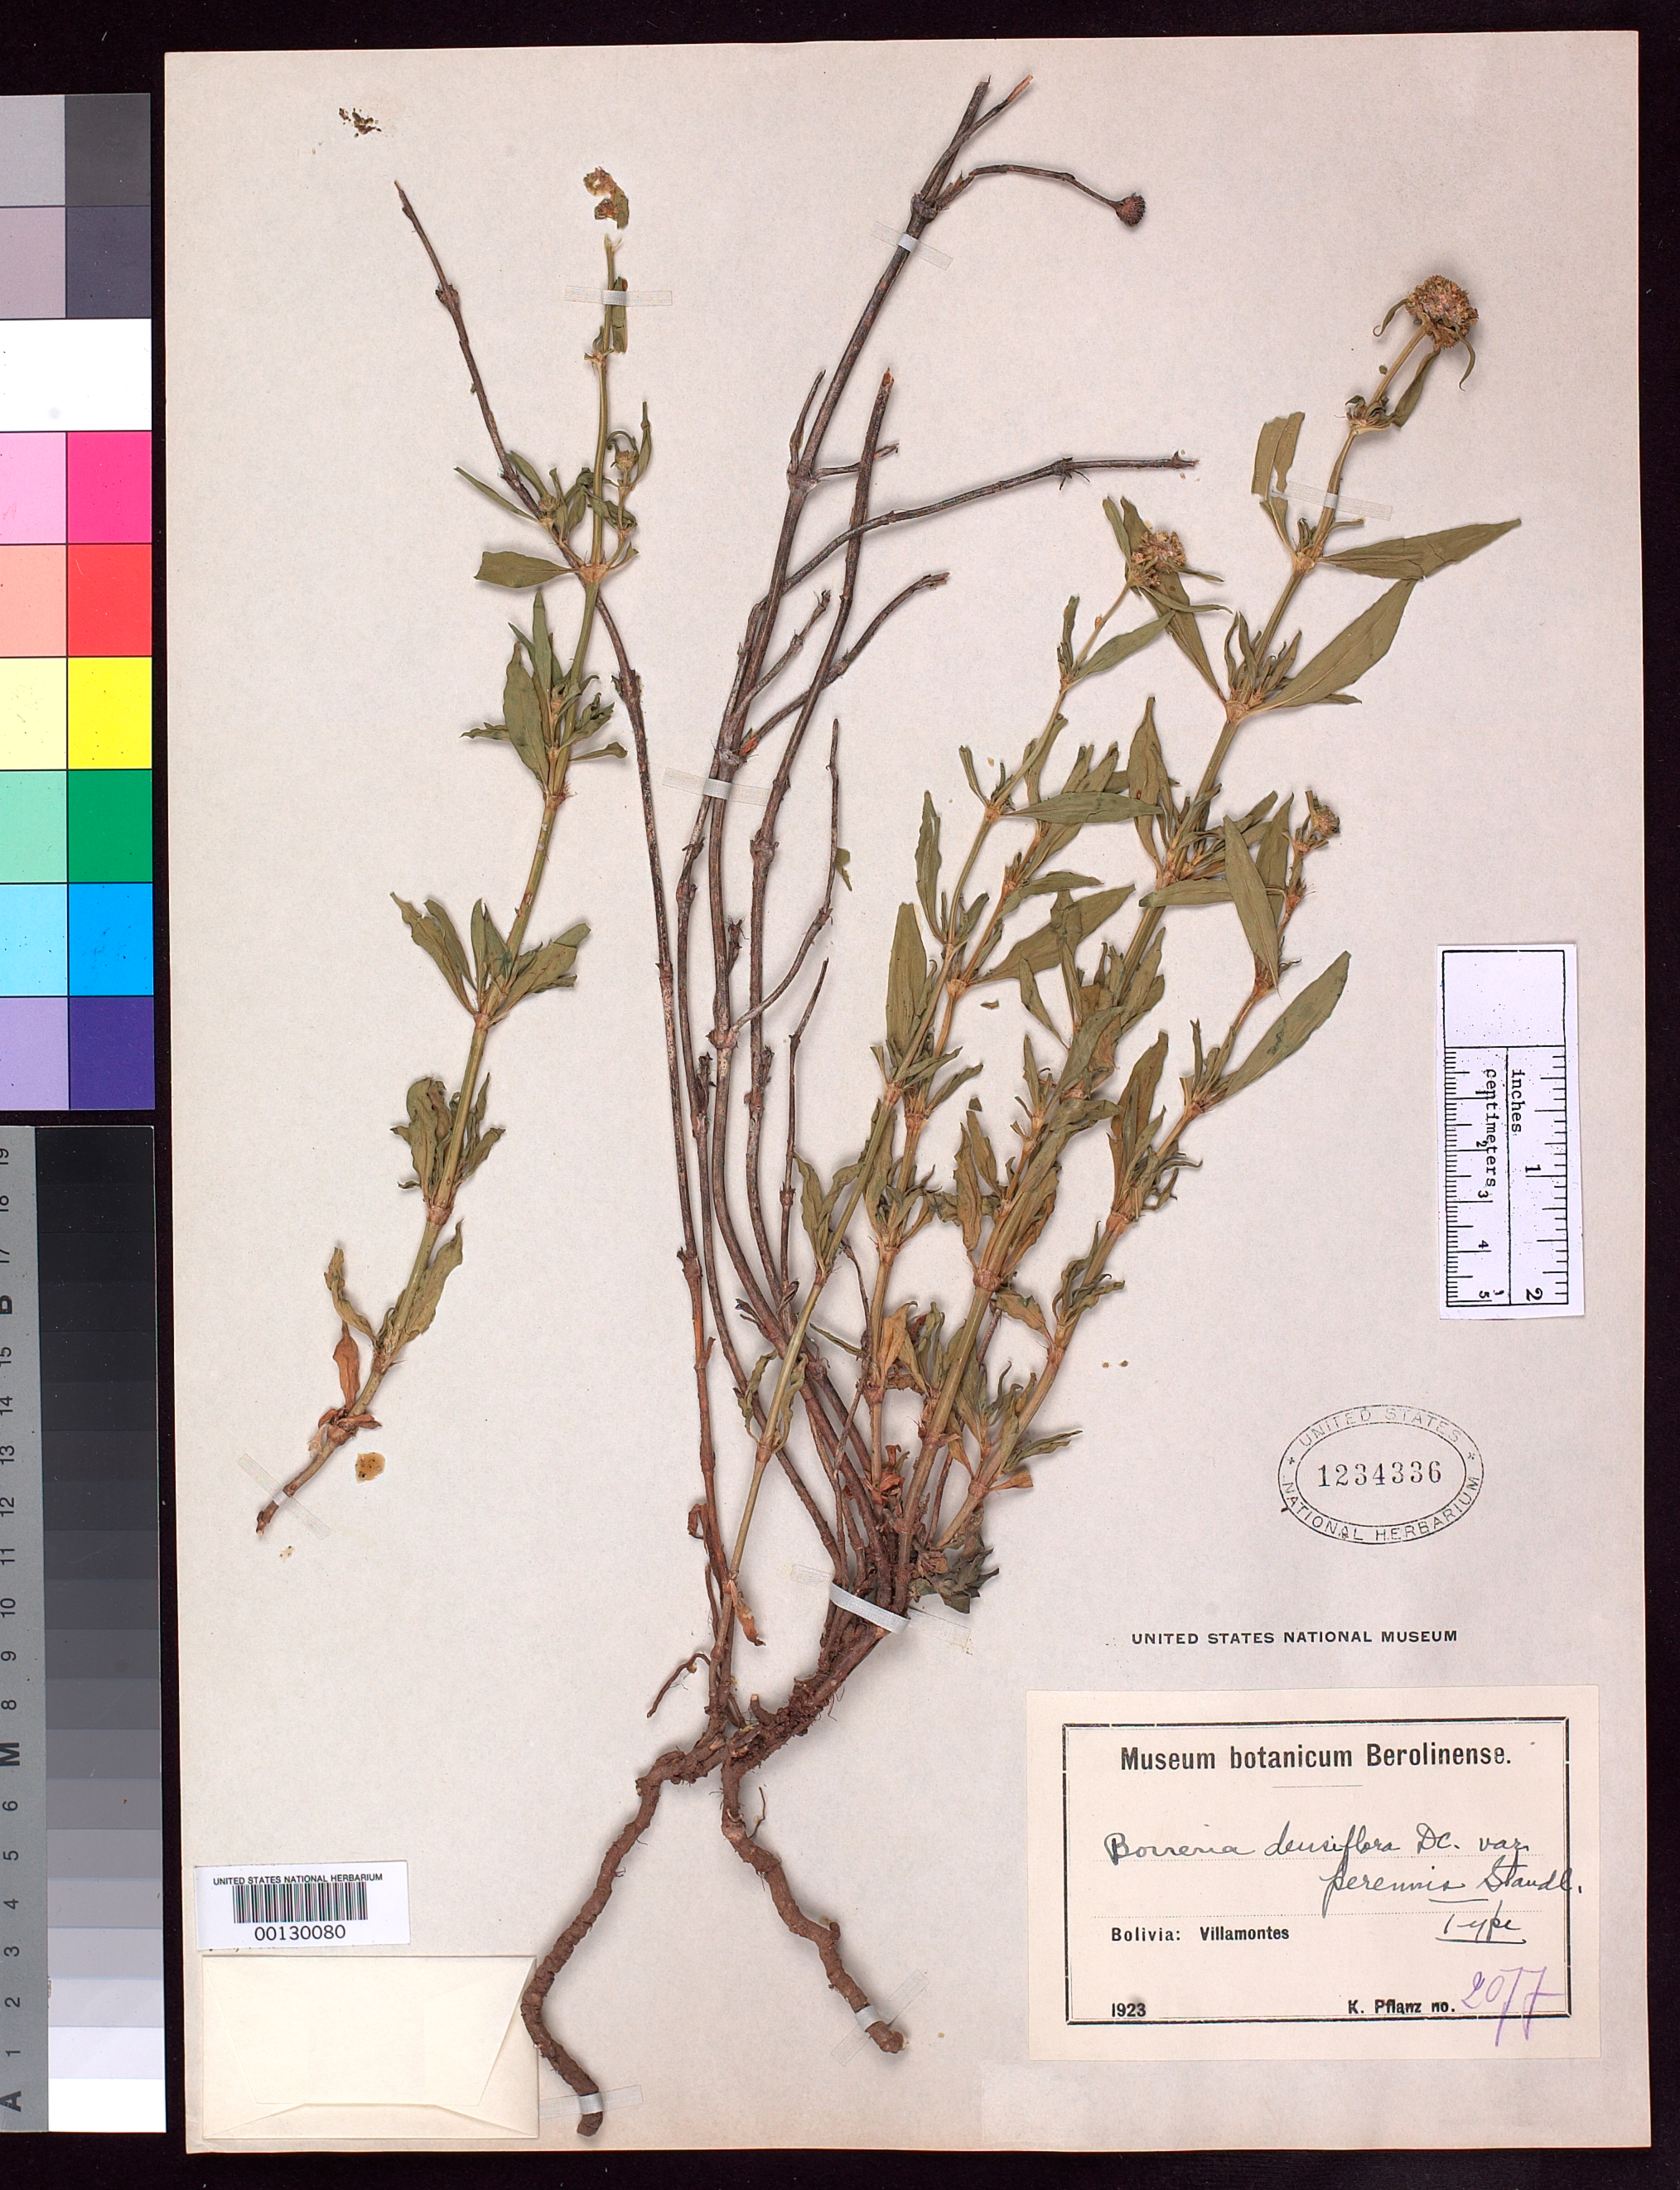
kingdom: Plantae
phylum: Tracheophyta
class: Magnoliopsida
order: Gentianales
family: Rubiaceae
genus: Borreria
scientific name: Borreria densiflora var. perennis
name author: Standl.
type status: Holotype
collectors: K. Pflanz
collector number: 2077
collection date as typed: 1923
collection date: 1923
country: Bolivia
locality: Villa Montes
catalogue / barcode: US 1234336